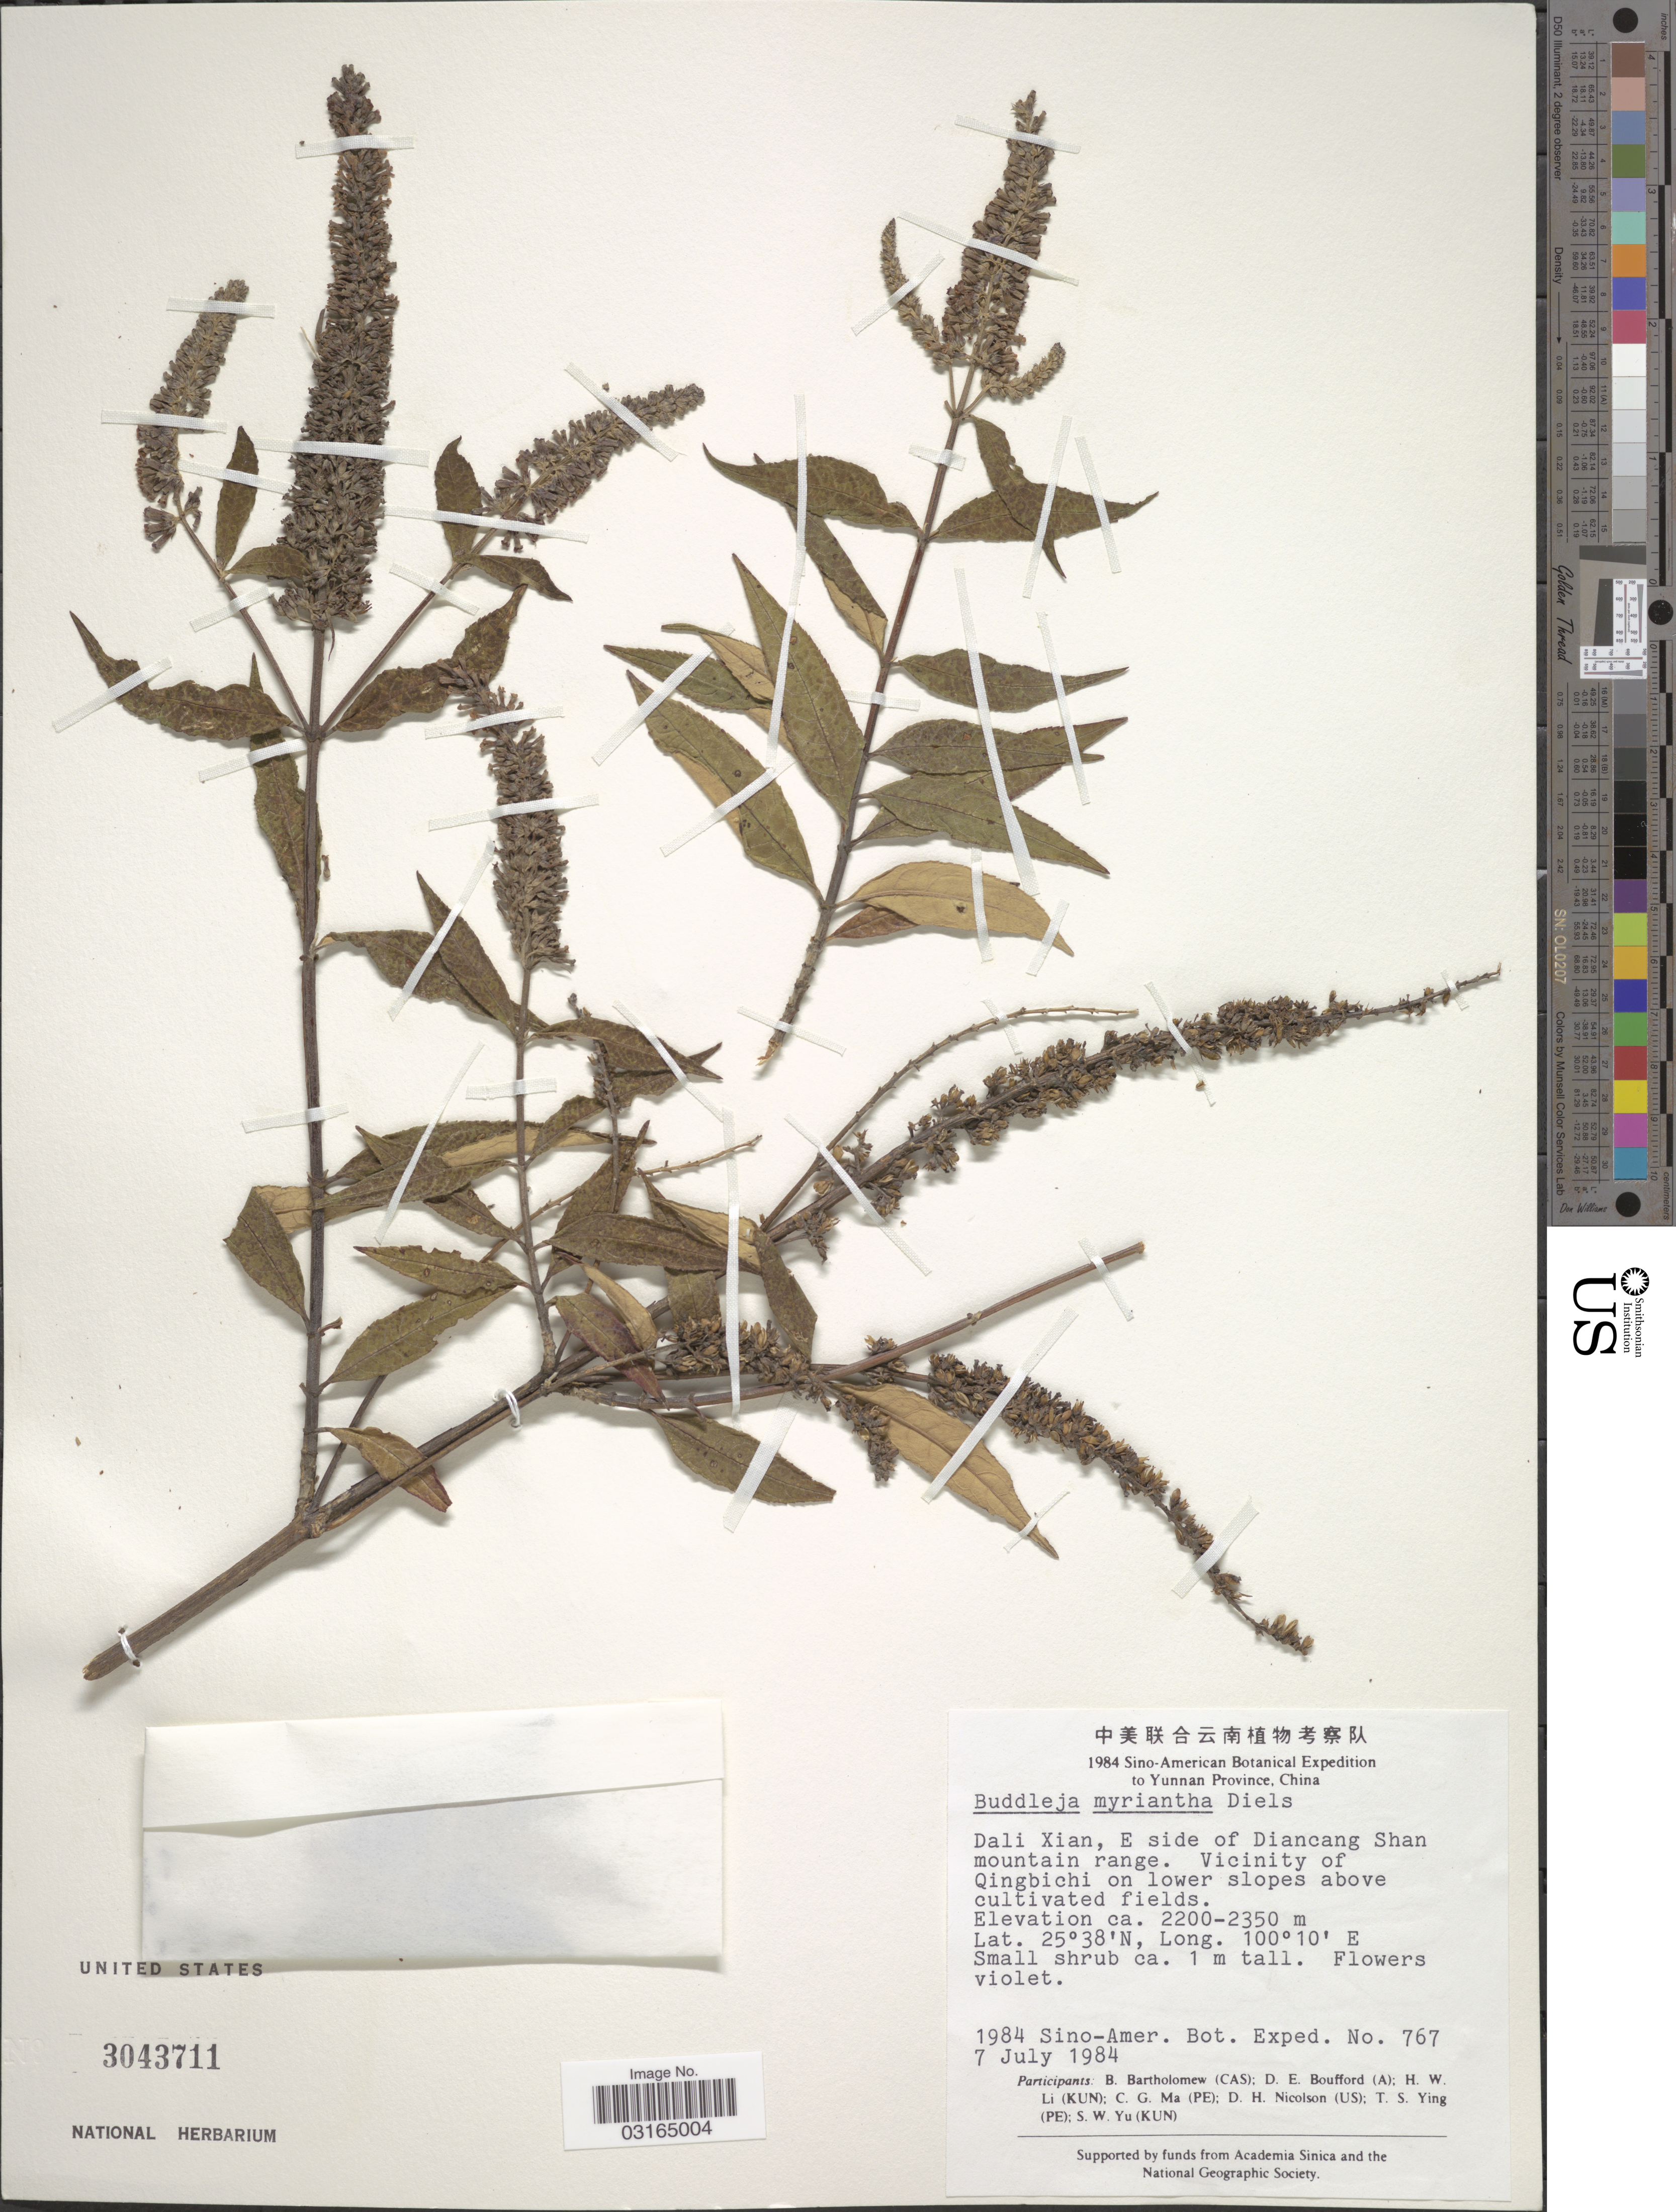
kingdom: Plantae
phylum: Tracheophyta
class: Magnoliopsida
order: Lamiales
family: Scrophulariaceae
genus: Buddleja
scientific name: Buddleja myriantha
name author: Kraenzl.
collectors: Sino-Amer. Bot. Exped. 1984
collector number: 767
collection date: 1984-07-07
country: China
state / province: Yunnan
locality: Dali Xian, E side of Diancang Shan mountain range. Vicinity of Qingbichi.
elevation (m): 2200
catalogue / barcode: US 3043711